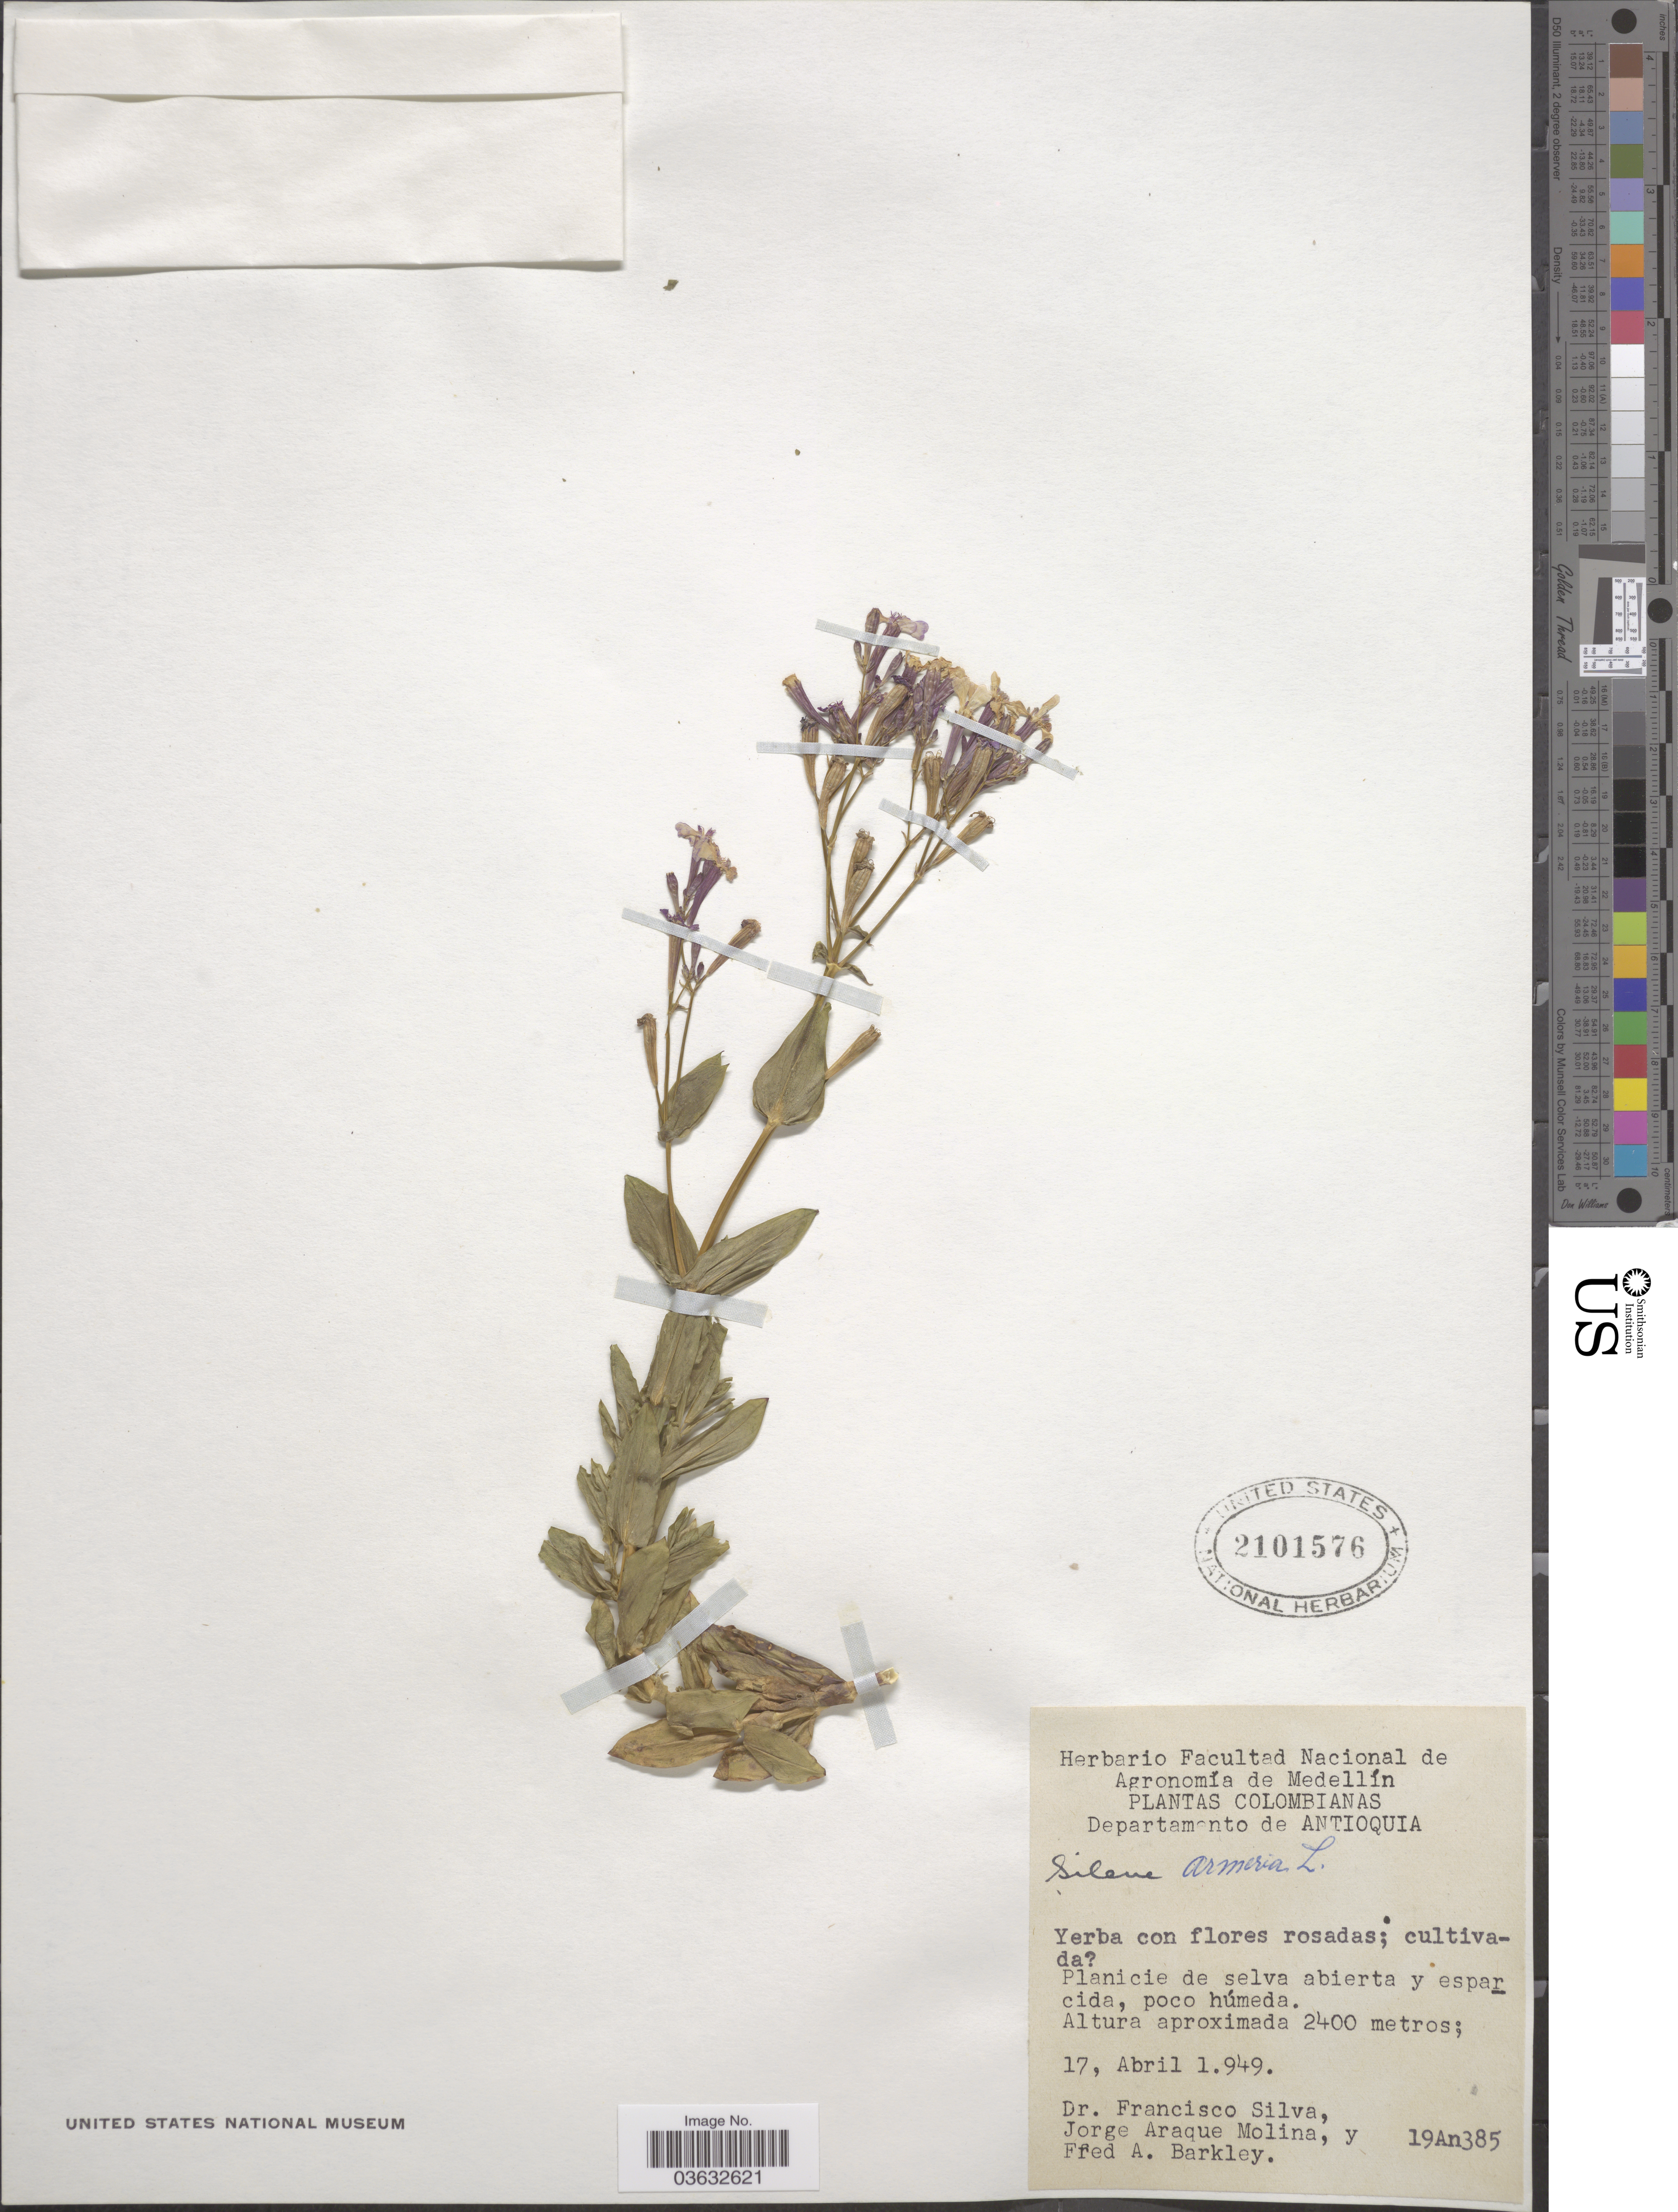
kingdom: Plantae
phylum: Tracheophyta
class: Magnoliopsida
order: Caryophyllales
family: Caryophyllaceae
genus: Atocion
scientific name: Atocion armeria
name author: (L.) Raf.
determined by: U.S. National Herbarium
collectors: F. Silva, J. Araque Molina & F. A. Barkley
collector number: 19An385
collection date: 1949-04-17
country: Colombia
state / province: Antioquia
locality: Departamento de Antioquia.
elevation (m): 2400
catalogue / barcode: US 2101576